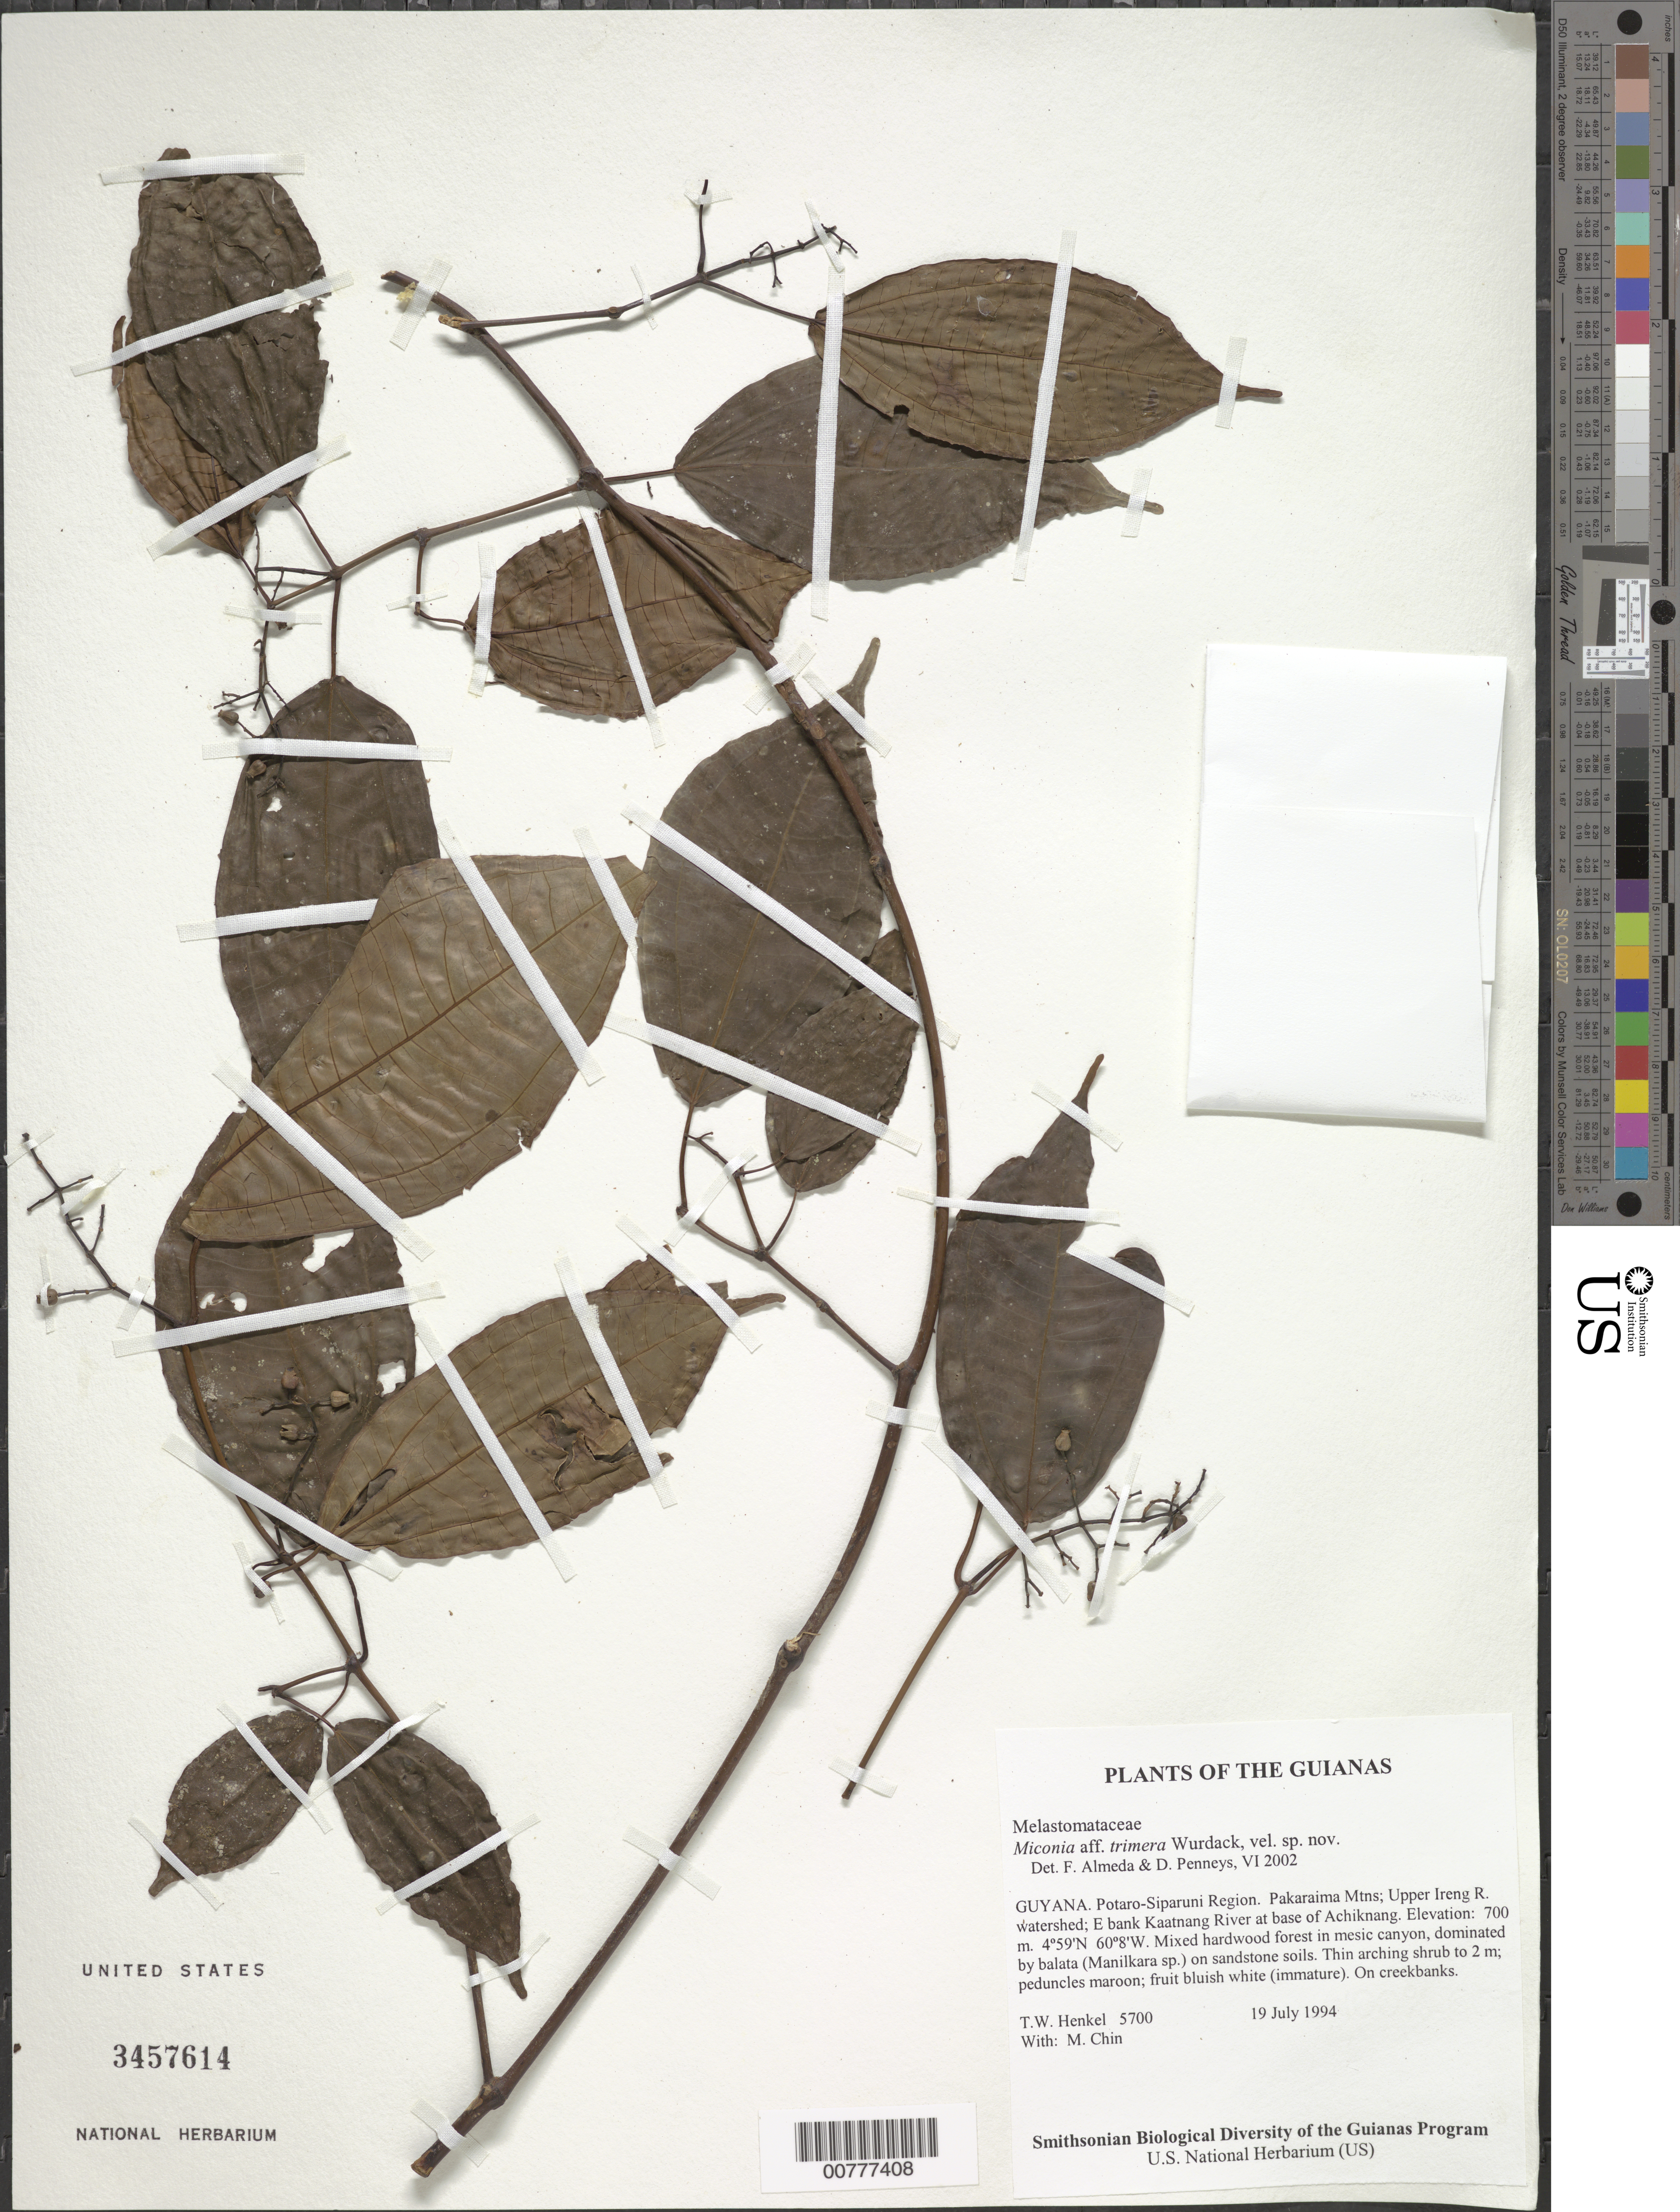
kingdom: Plantae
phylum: Tracheophyta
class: Magnoliopsida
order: Myrtales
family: Melastomataceae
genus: Miconia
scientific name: Miconia trimera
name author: Wurdack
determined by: Almeda, F.; Penneys, D. S.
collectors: T. Henkel & M. Chin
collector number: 5700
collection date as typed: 19 July 1994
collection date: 1994-07-19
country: Guyana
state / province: Potaro-Siparuni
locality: Pakaraima Mtns; Upper Ireng R. watershed; E bank Kaatnang River at base of Achiknang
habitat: Mixed hardwood forest in mesic canyon, dominated by balata (Manilkara sp.) on sandstone soils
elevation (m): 700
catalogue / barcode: US 3457614